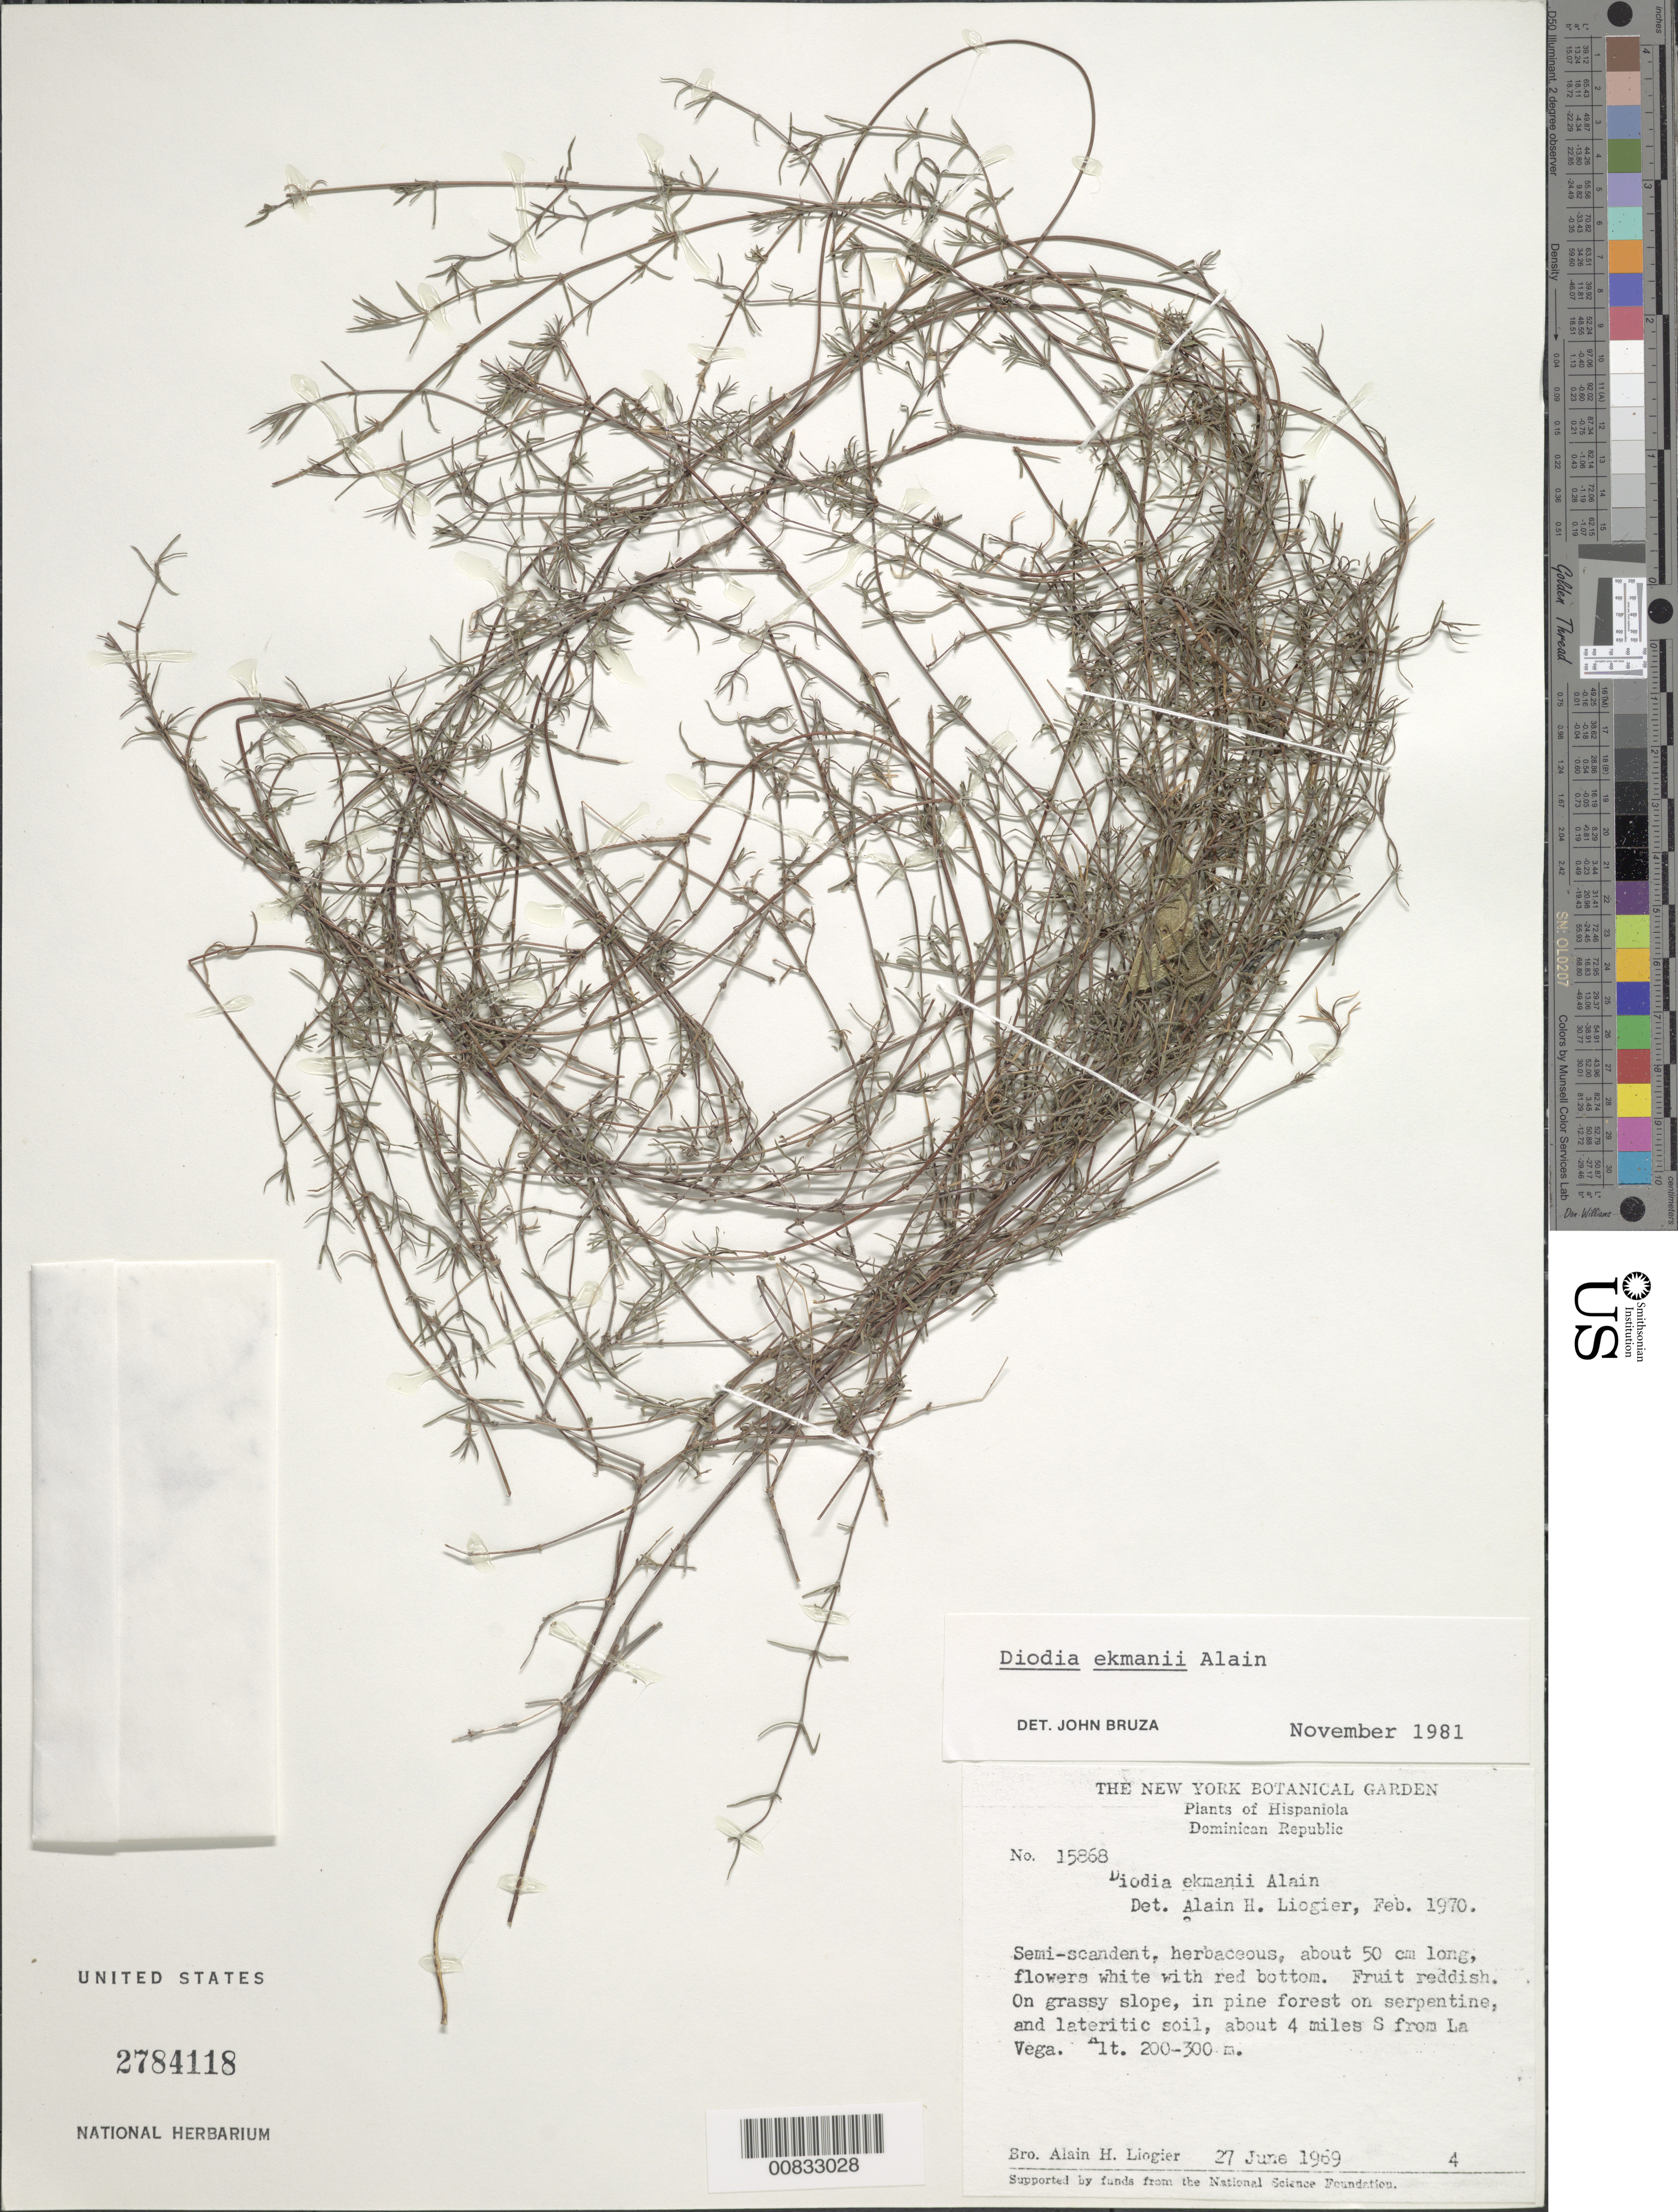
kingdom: Plantae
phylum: Tracheophyta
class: Magnoliopsida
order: Gentianales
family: Rubiaceae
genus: Diodia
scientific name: Diodia ekmanii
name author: Alain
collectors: A. H. Liogier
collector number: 15868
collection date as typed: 27 Jun 1969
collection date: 1969-06-27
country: Dominican Republic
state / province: La Vega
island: Hispaniola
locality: About 4 miles S from La Vega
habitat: On grassy slope in pine forest on serpentine, and lateritic soil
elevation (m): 200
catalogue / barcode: US 2784118